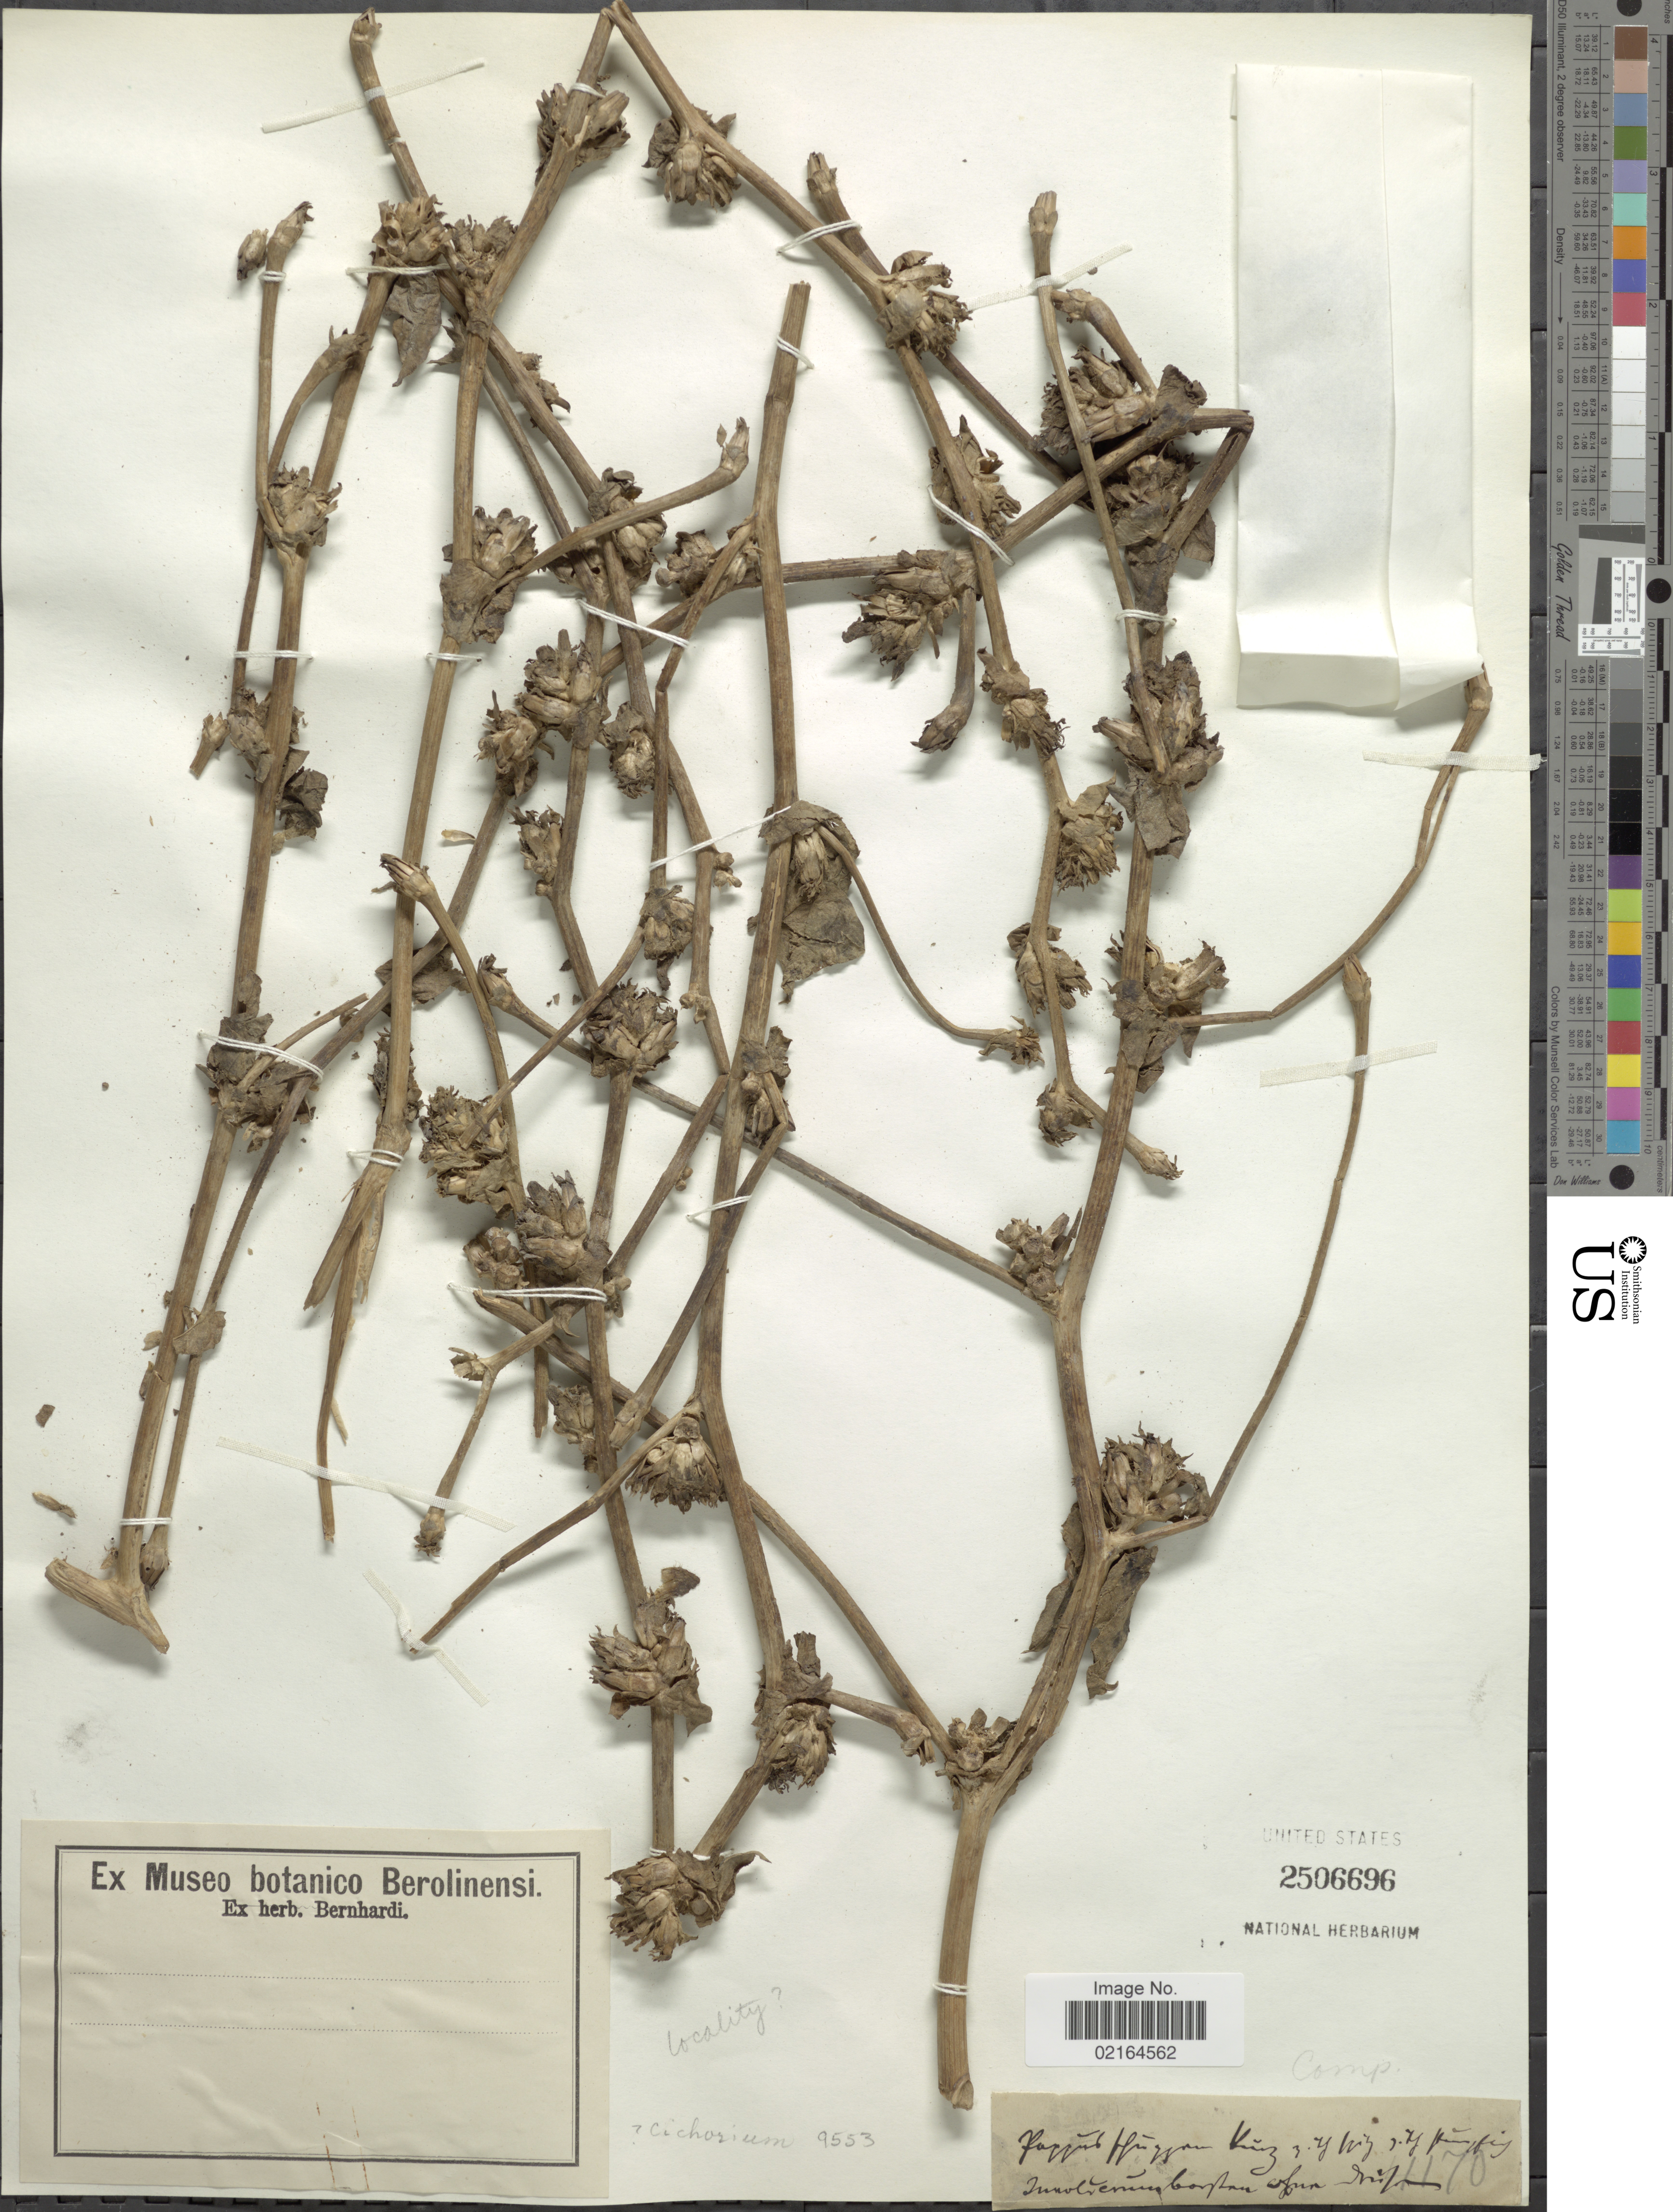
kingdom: Plantae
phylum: Tracheophyta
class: Magnoliopsida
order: Asterales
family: Asteraceae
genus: Cichorium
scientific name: Cichorium sp.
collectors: ex herb. Bernhardi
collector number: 4170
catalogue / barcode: US 2506696